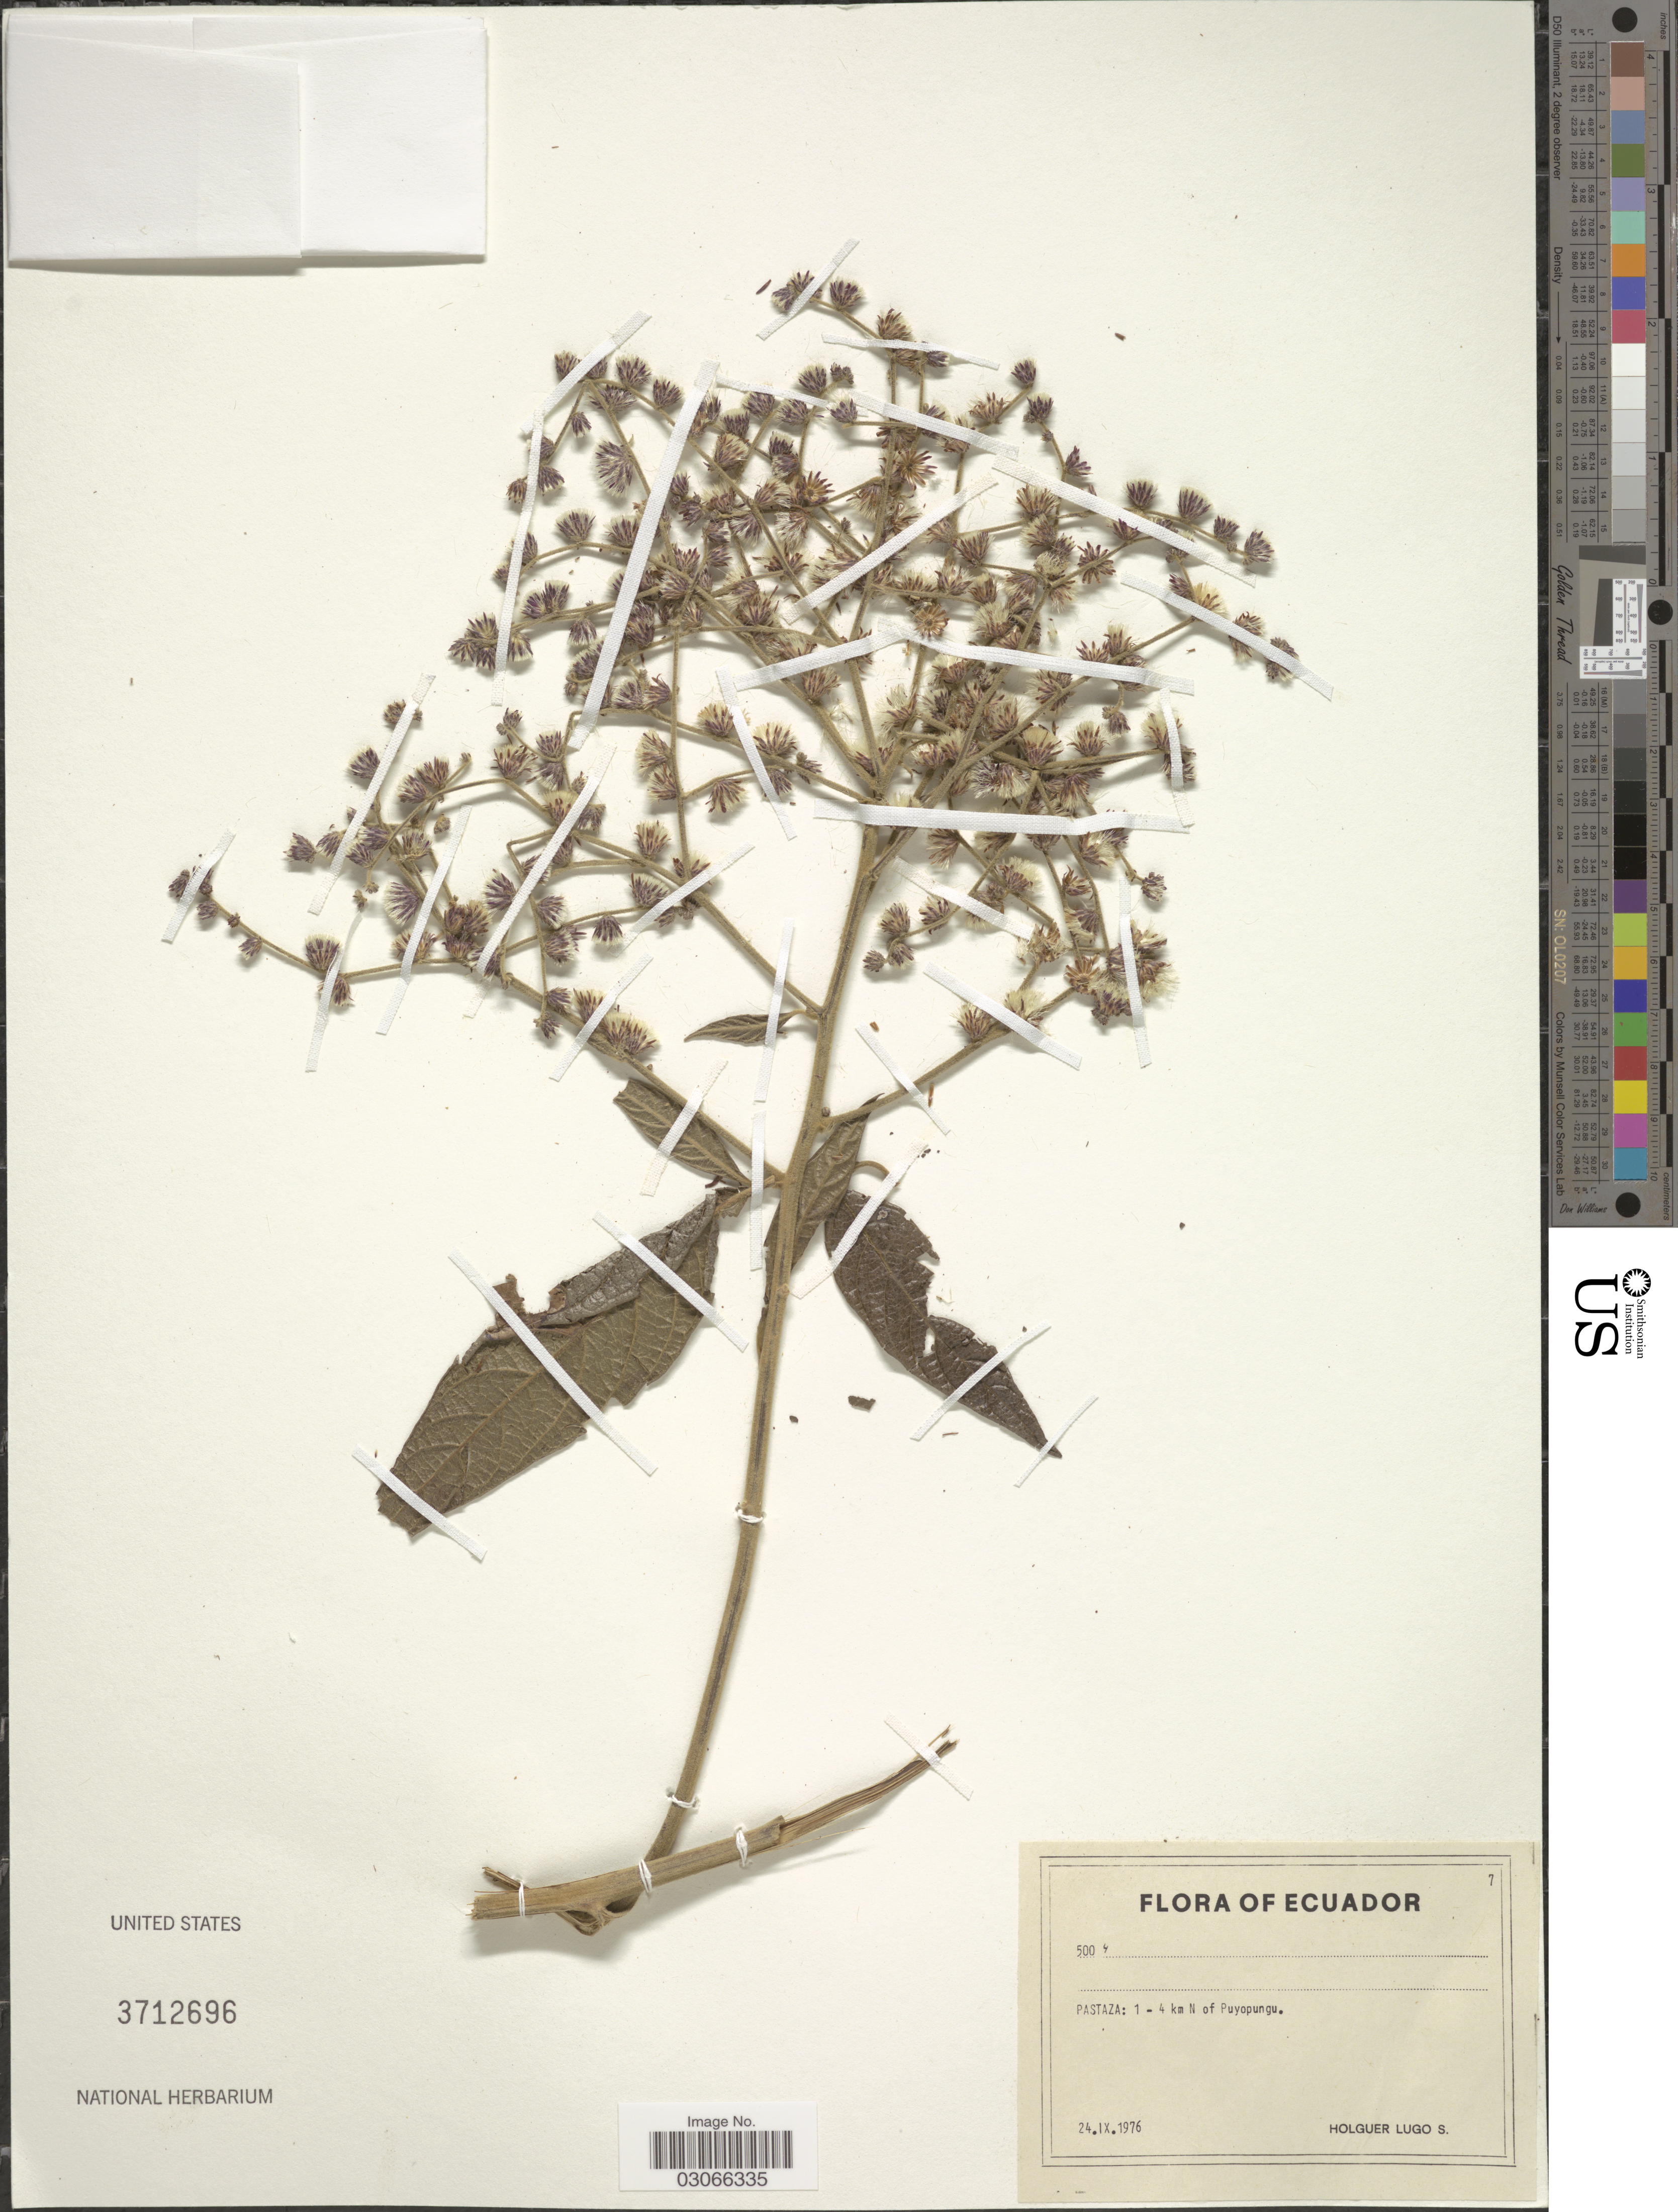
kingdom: Plantae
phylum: Tracheophyta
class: Magnoliopsida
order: Asterales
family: Asteraceae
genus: Lepidaploa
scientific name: Lepidaploa sp.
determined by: Ávila C., Fabio Andrés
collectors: H. Lugo S.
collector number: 5004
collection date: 1976-09-24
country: Ecuador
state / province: Pastaza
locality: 1-4 km N of Puyopungu.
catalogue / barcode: US 3712696